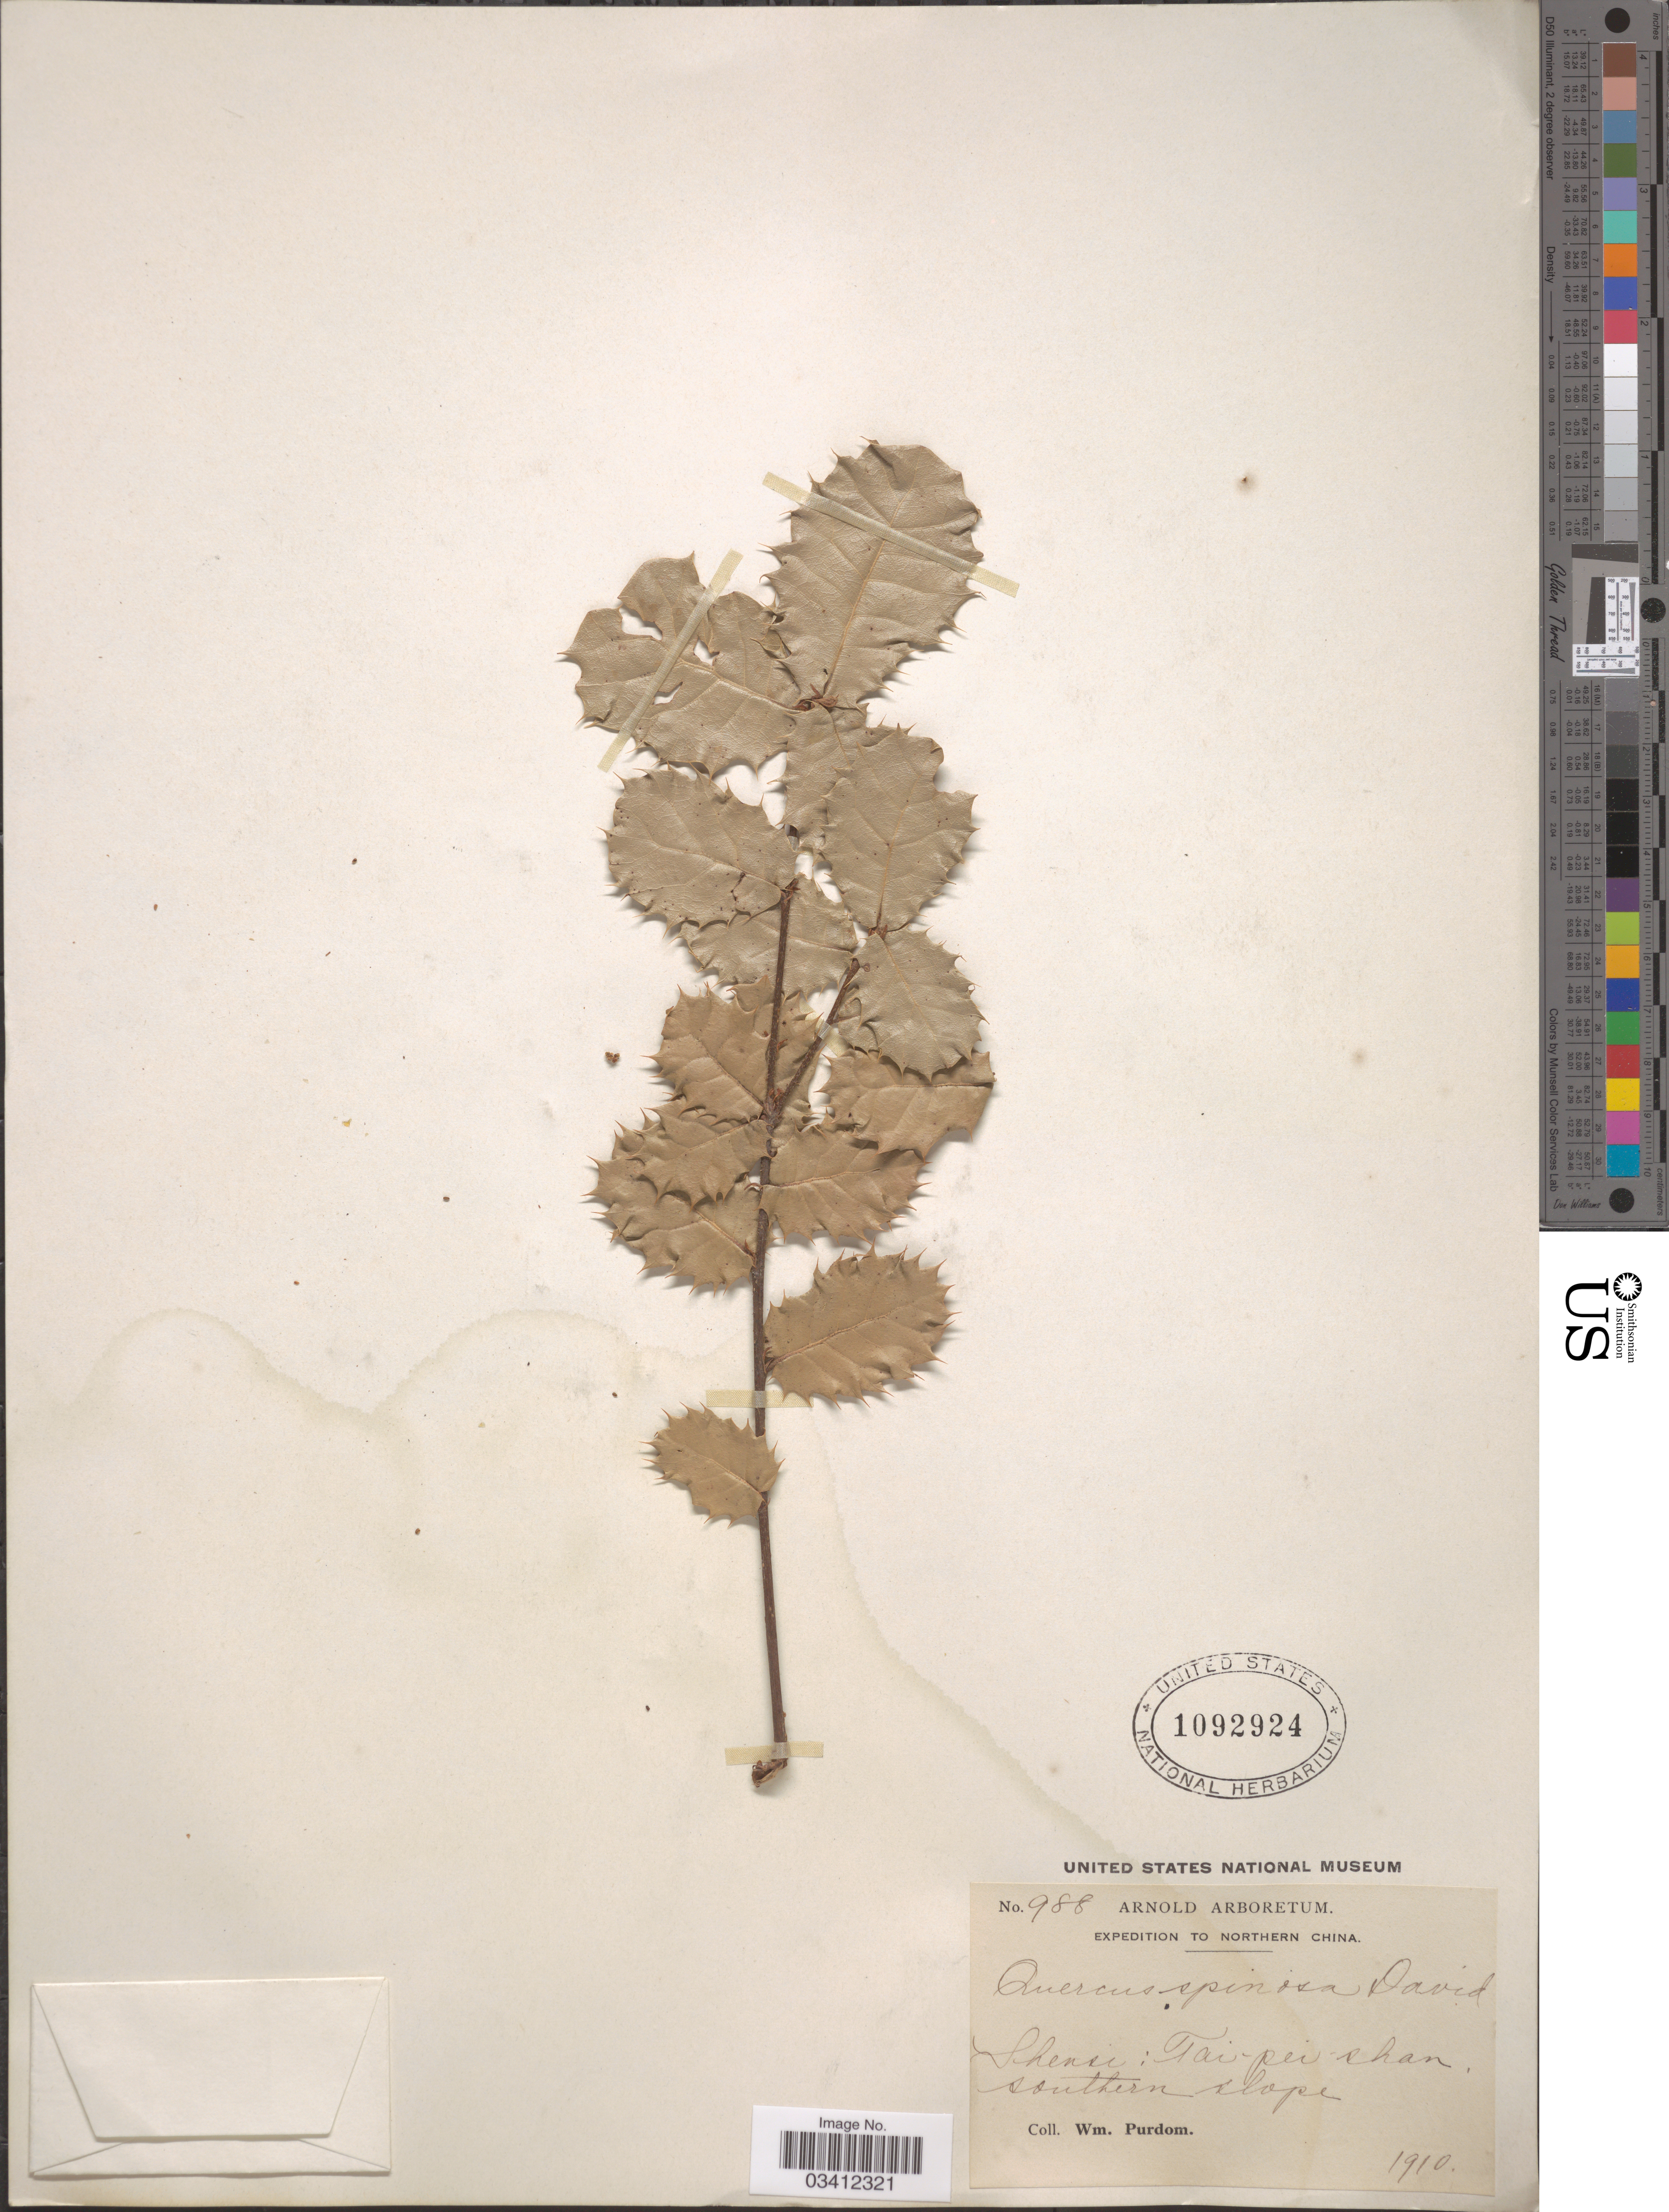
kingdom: Plantae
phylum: Tracheophyta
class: Magnoliopsida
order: Fagales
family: Fagaceae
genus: Quercus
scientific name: Quercus spinosa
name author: David ex Franch.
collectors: W. Purdom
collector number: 988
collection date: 1910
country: China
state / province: Shaanxi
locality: Northern China. Shensi: Tai-pei-shan, southern slope.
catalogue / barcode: US 1092924